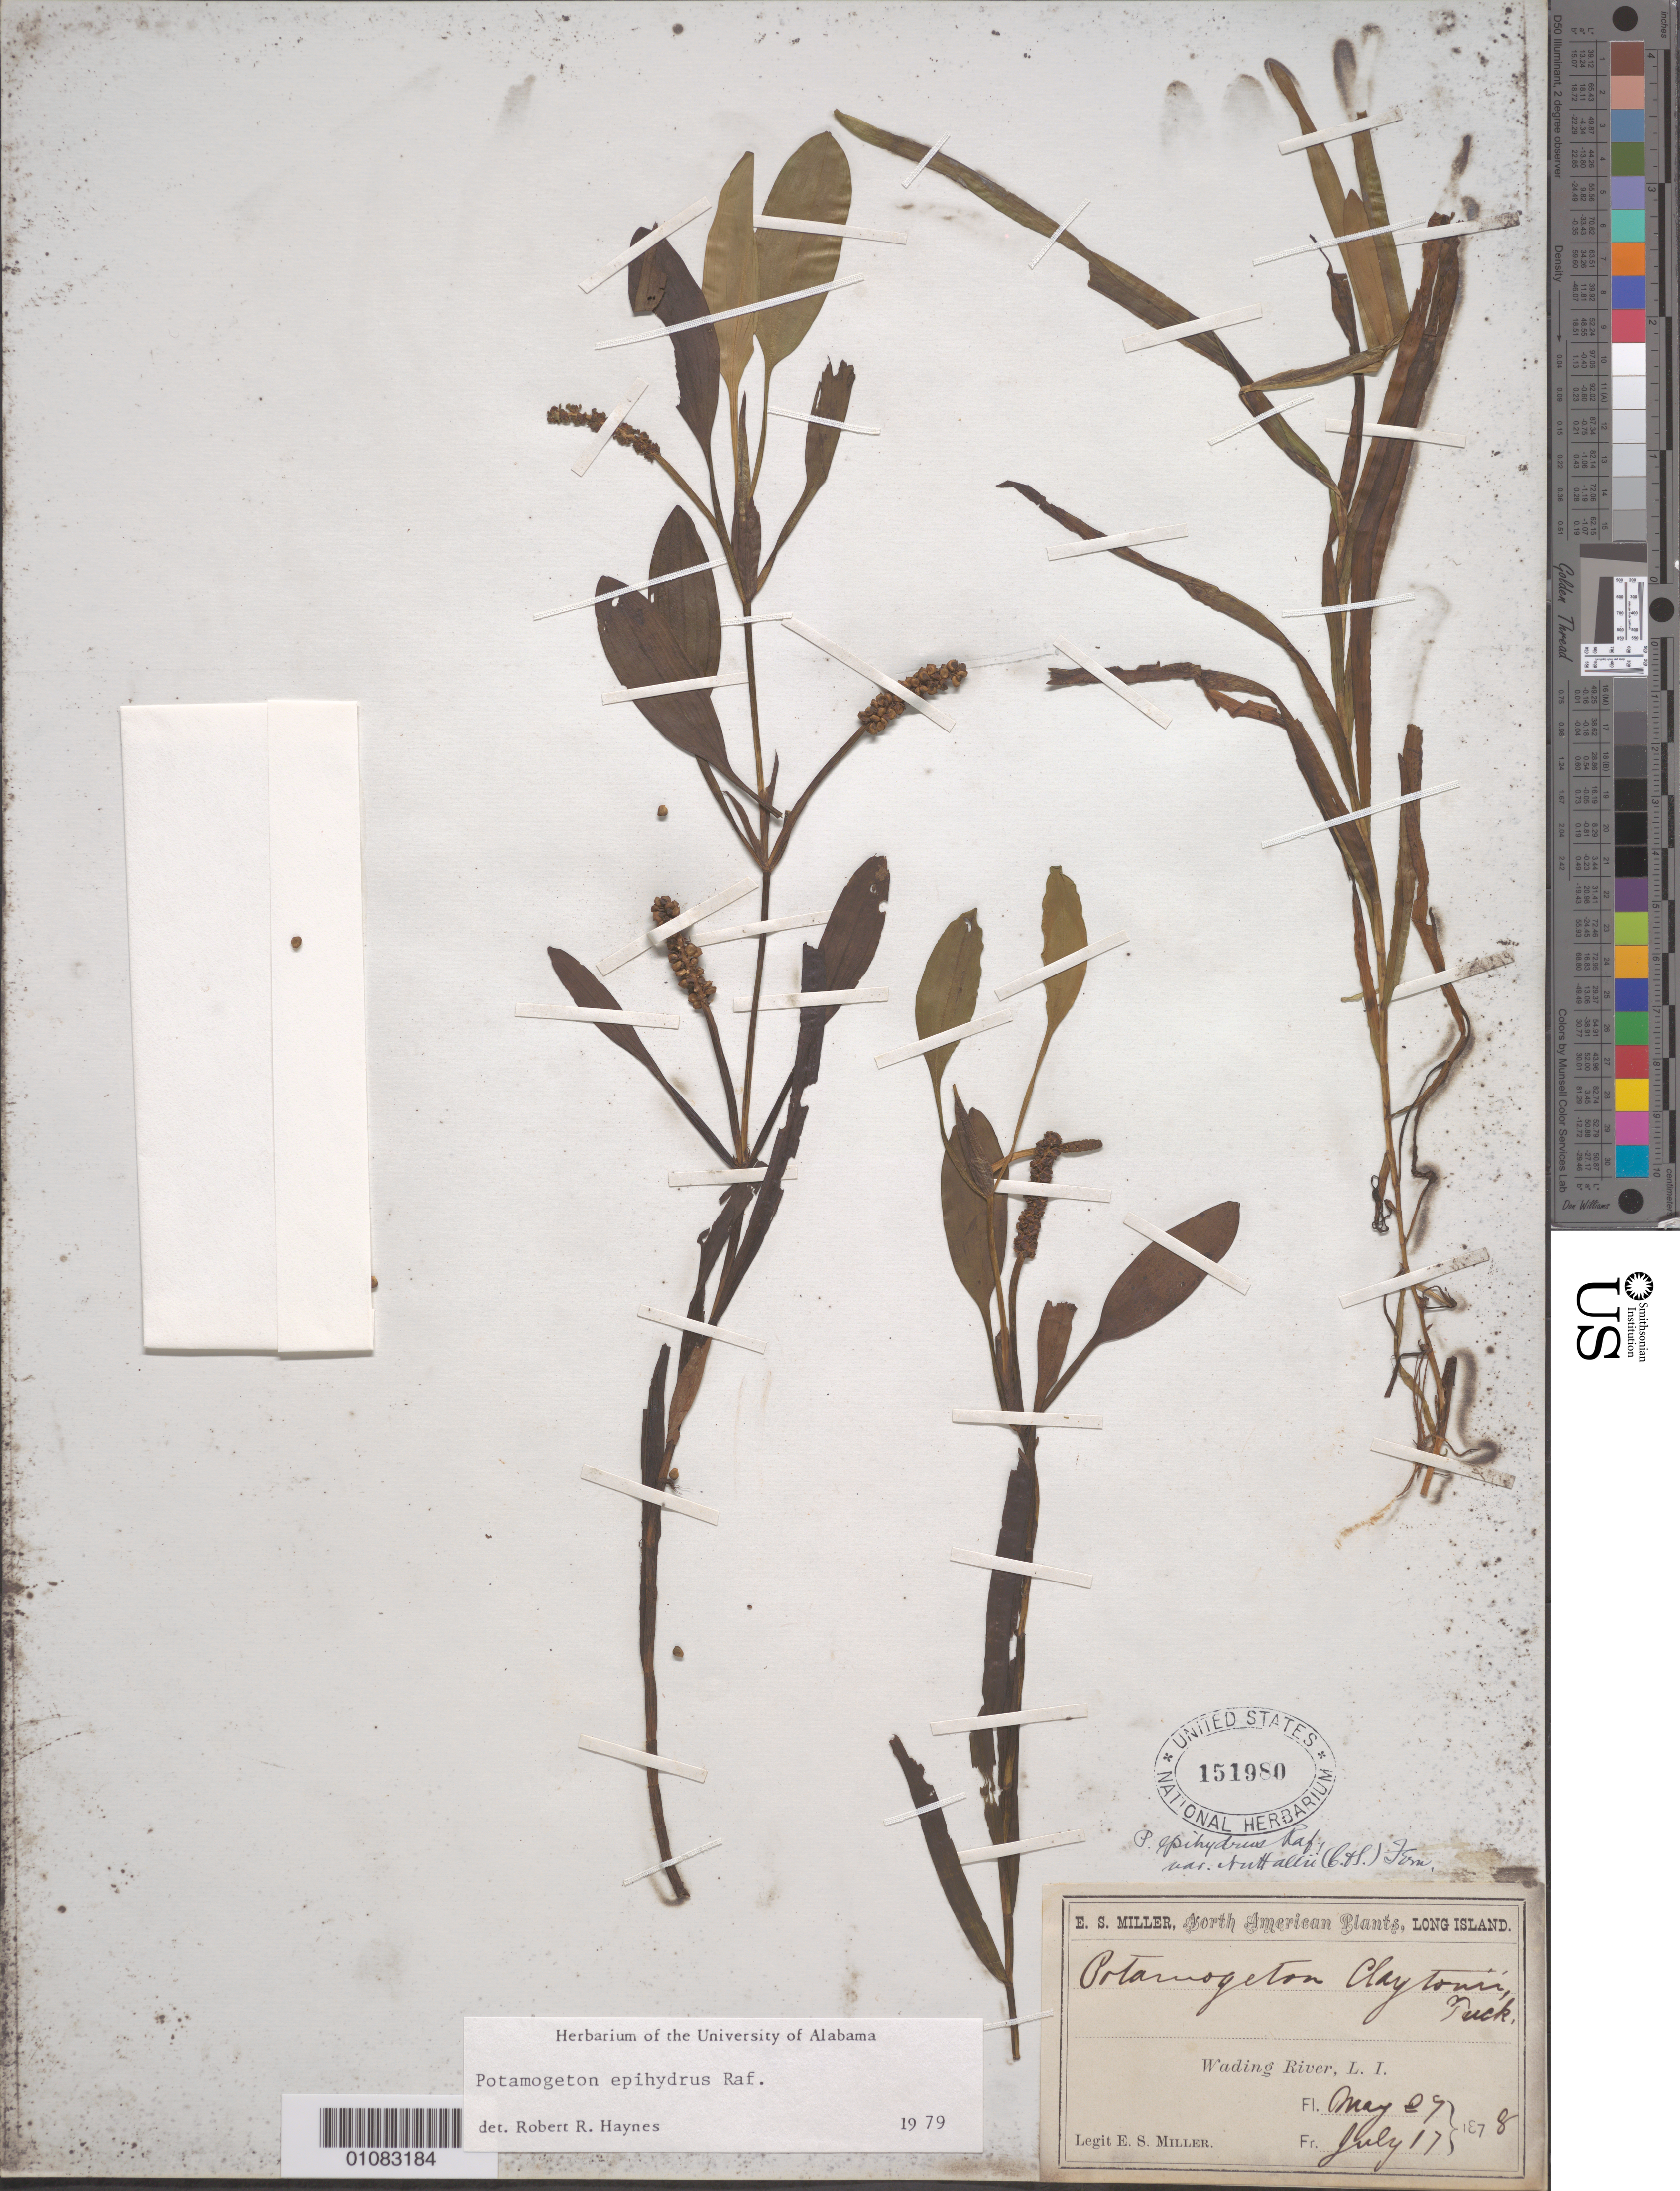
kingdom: Plantae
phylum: Tracheophyta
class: Liliopsida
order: Alismatales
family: Potamogetonaceae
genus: Potamogeton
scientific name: Potamogeton epihydrus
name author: Raf.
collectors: E. S. Miller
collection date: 1878-05-27/1878-07-17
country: United States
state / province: New York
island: Long Island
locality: Wading River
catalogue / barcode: US 151980